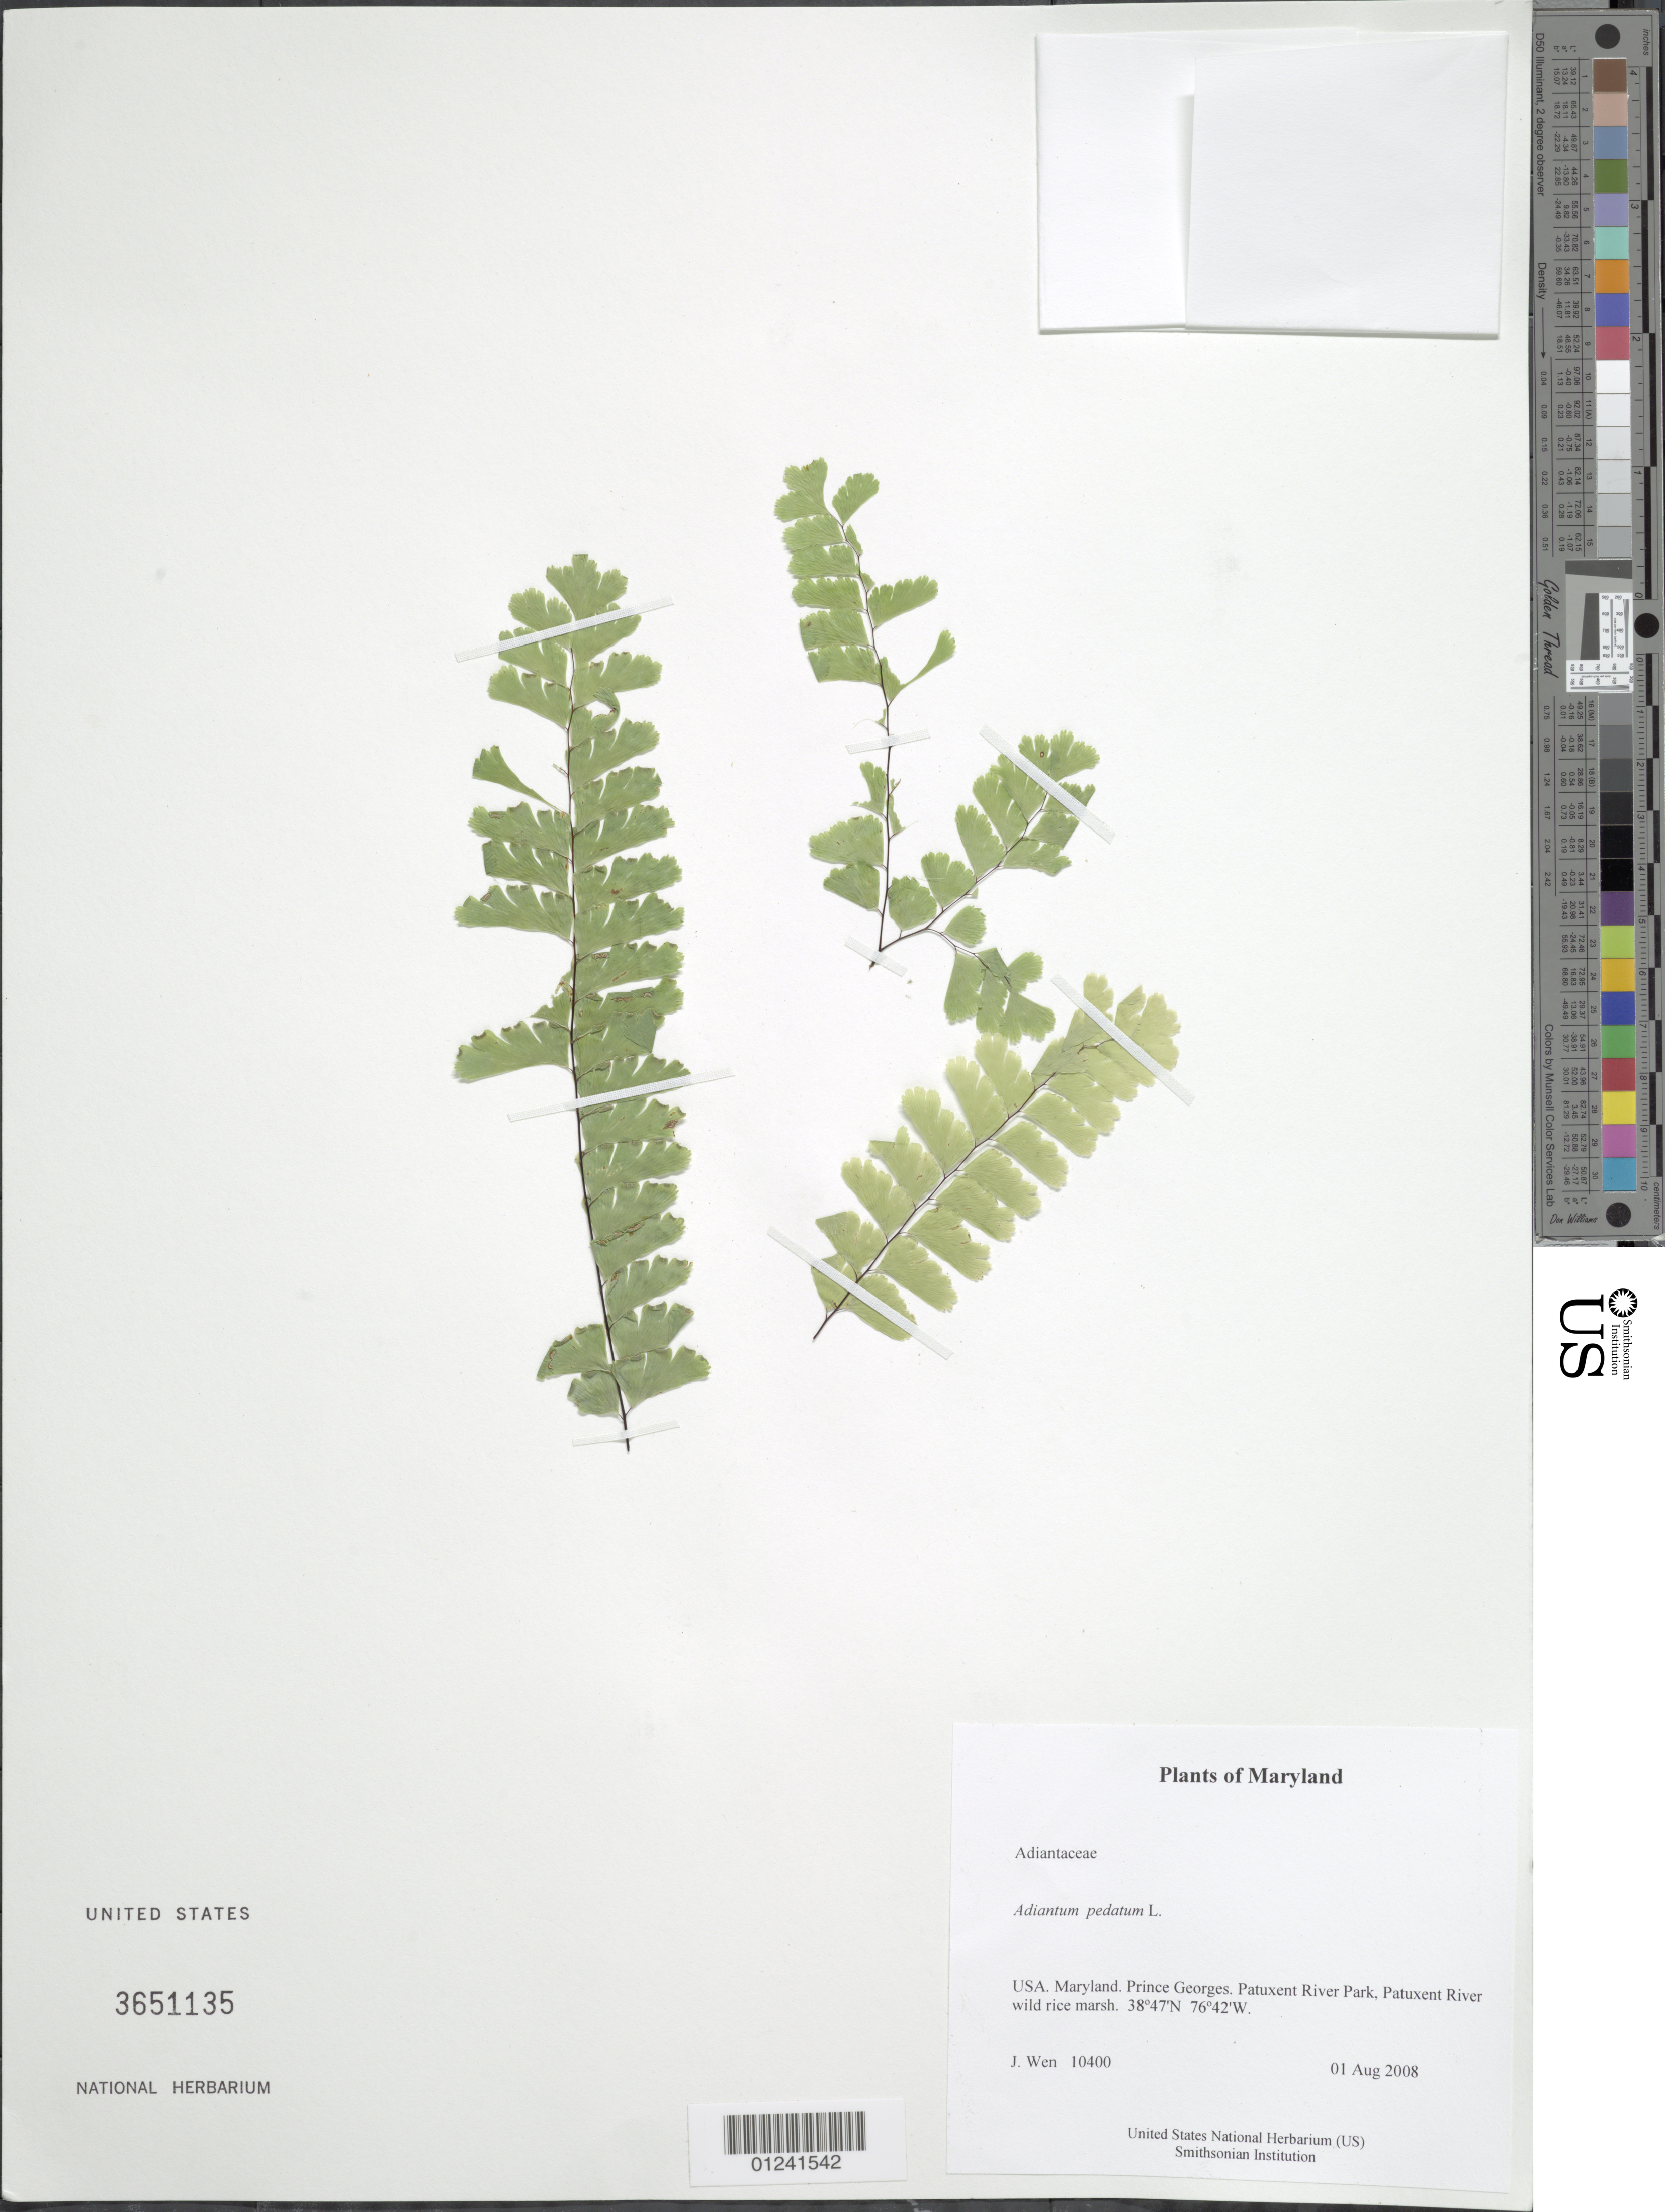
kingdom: Plantae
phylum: Tracheophyta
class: Polypodiopsida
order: Polypodiales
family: Pteridaceae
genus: Adiantum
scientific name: Adiantum pedatum var. pedatum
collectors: J. Wen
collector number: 10400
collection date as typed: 01 Aug 2008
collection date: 2008-08-01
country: United States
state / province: Maryland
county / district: Prince George's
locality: Patuxent River Park, Patuxent River wild rice marsh.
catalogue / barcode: US 3651135